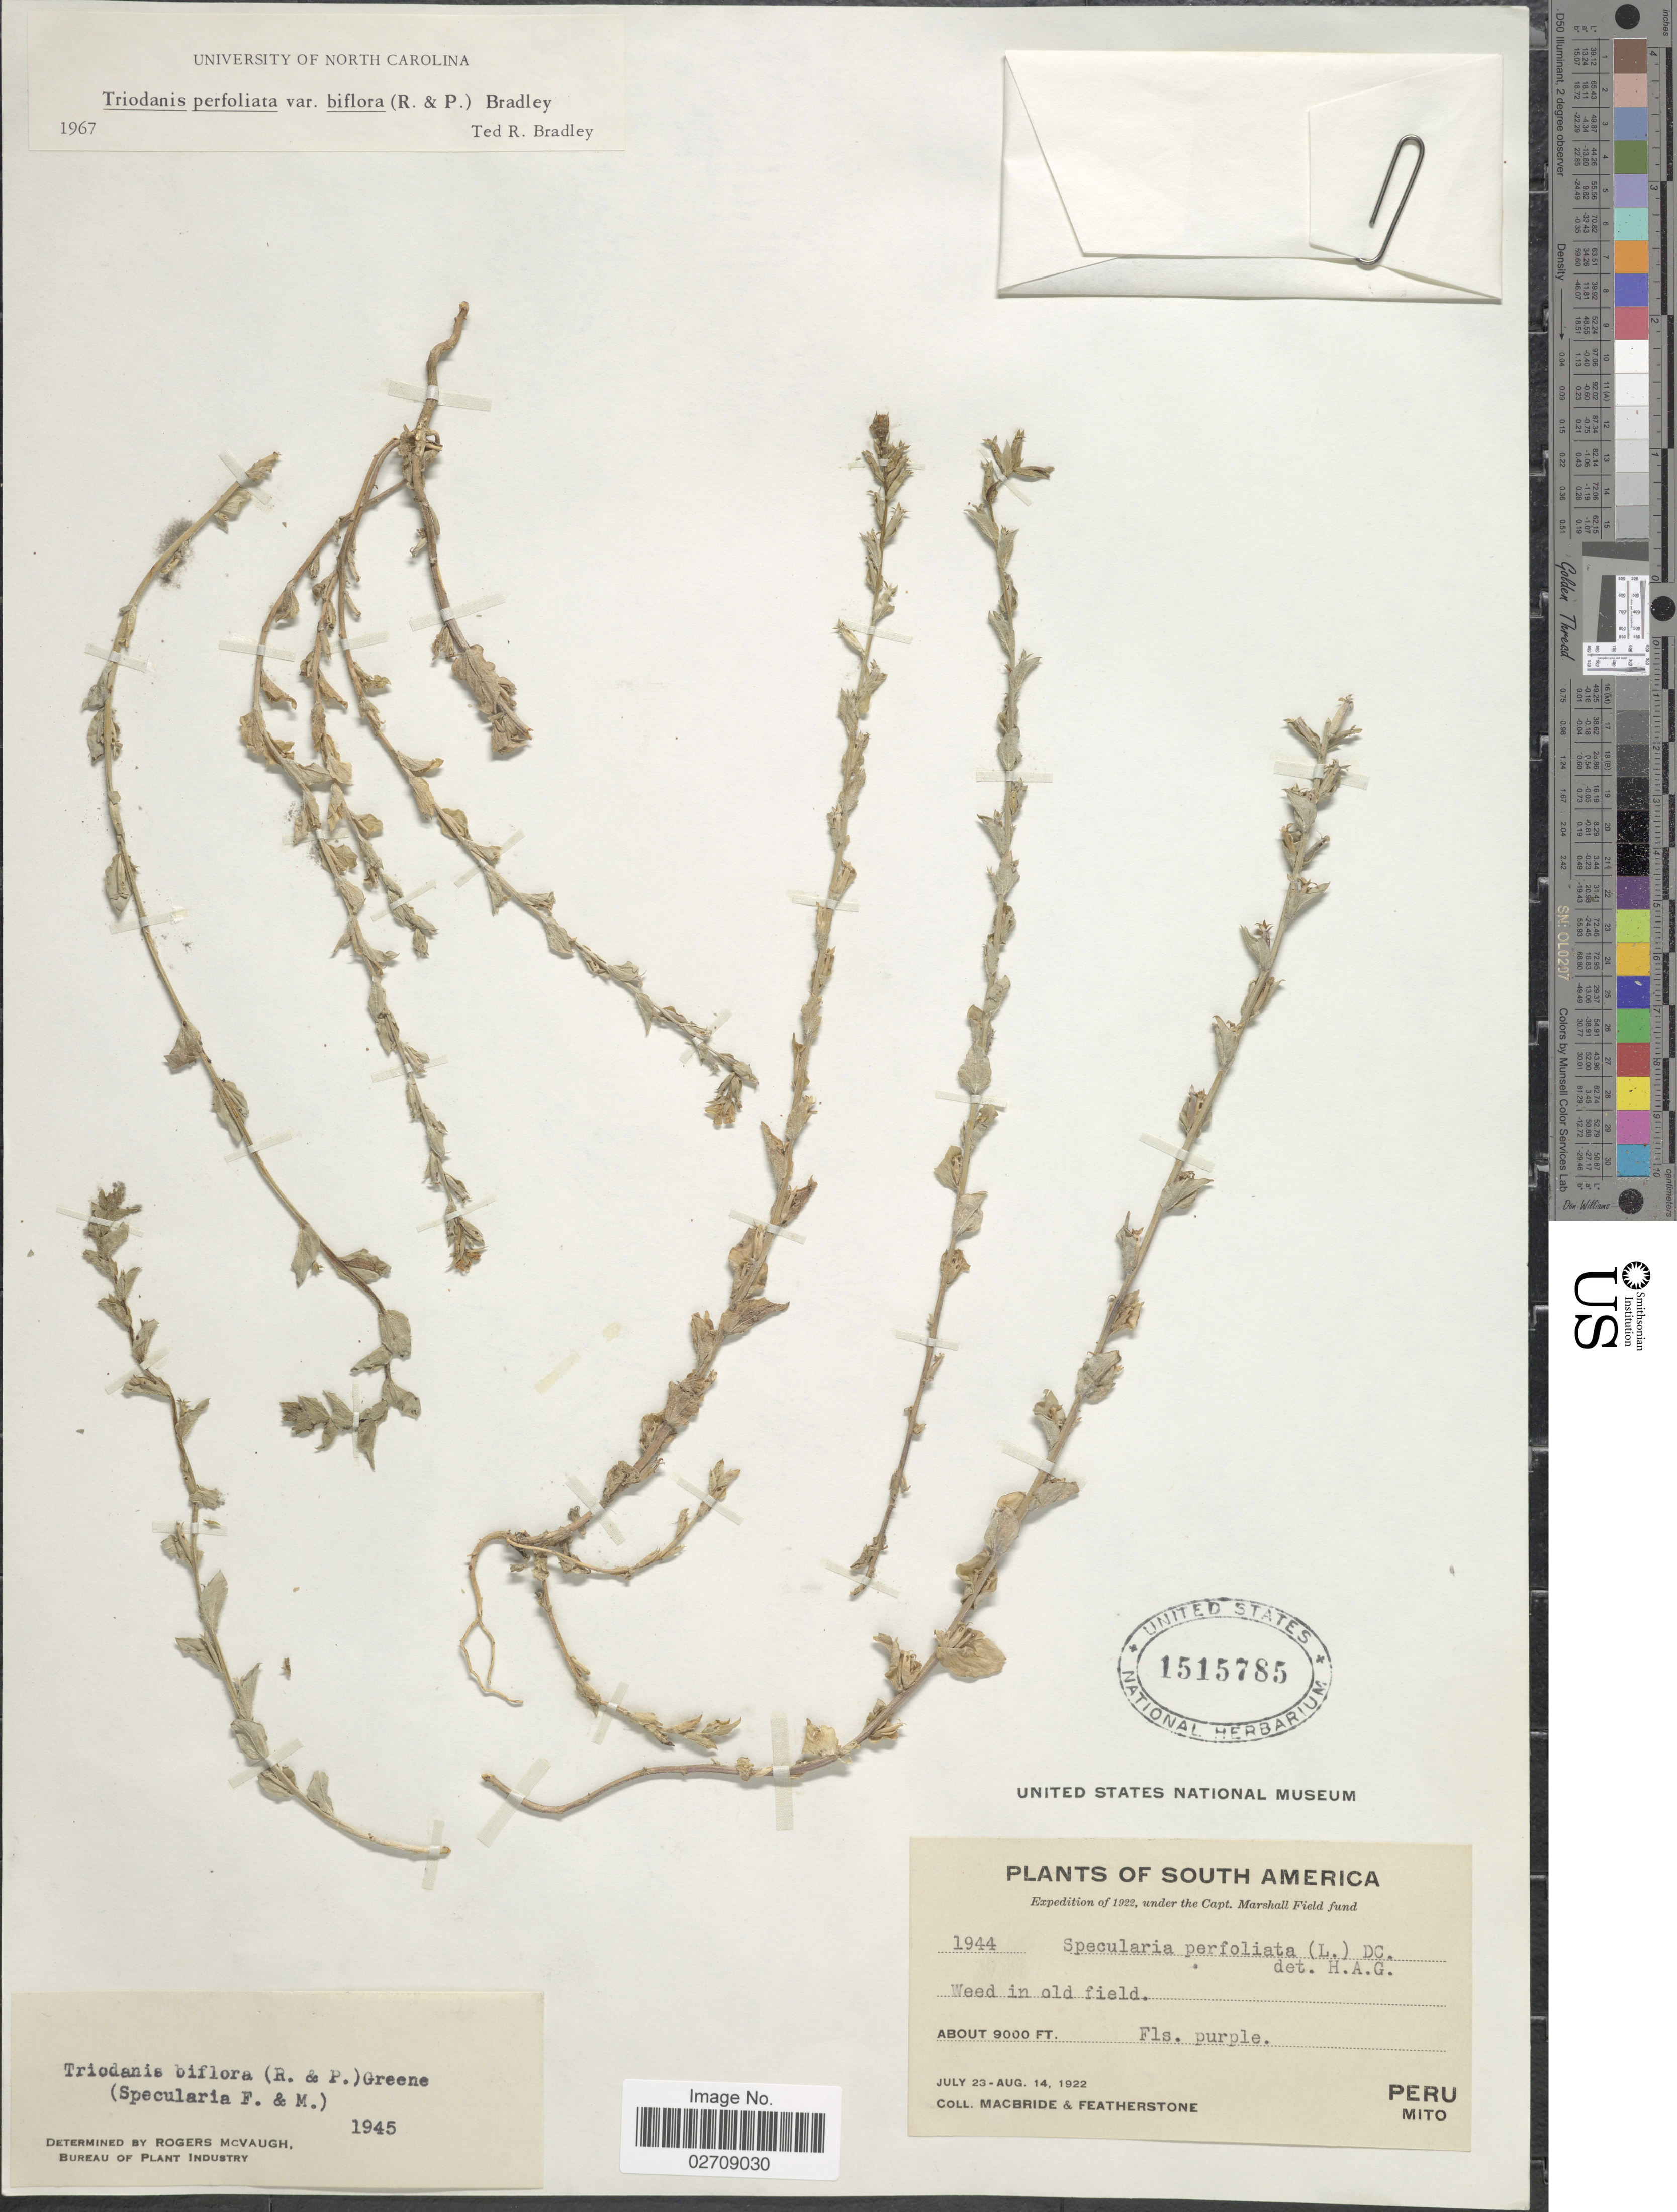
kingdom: Plantae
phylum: Tracheophyta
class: Magnoliopsida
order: Asterales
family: Campanulaceae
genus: Triodanis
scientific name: Triodanis perfoliata var. biflora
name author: (Ruiz & Pav.) Bradley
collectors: Macbride, -- & -. Featherstone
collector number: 1944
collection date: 1922-07-23/1922-08-14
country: Peru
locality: Weed in oil field. Mito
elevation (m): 2743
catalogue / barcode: US 1515785